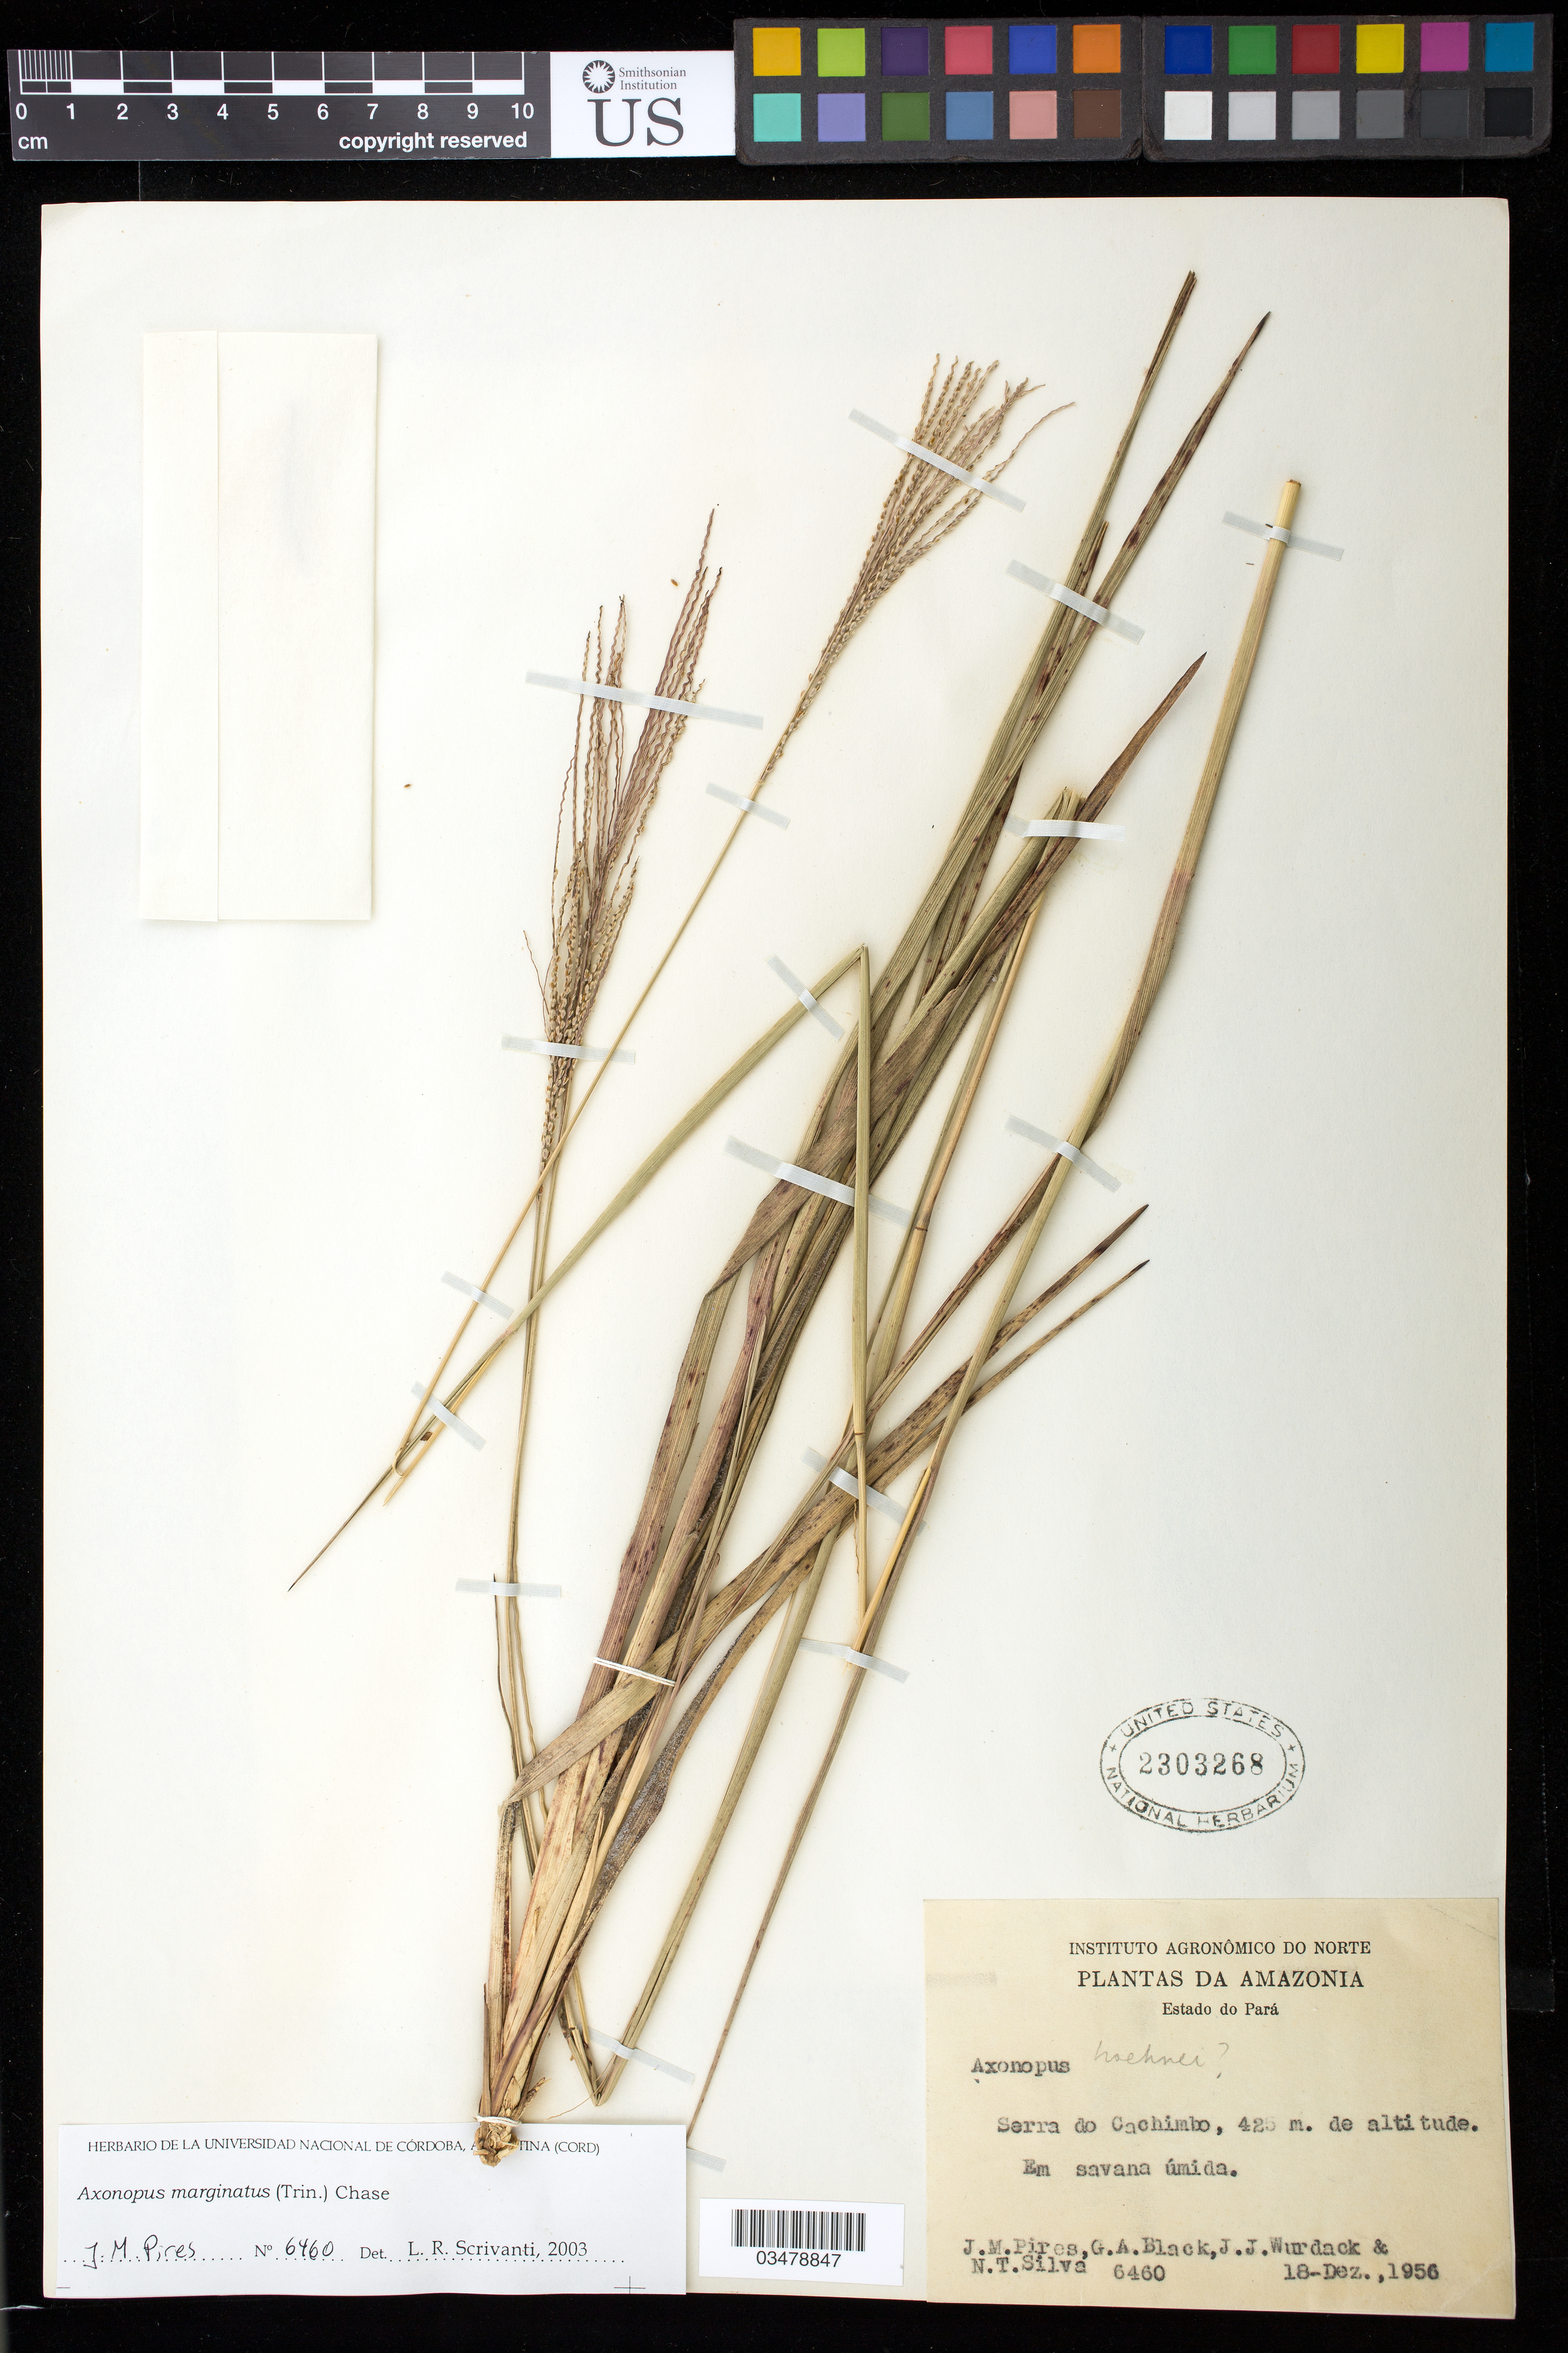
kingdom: Plantae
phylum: Tracheophyta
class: Liliopsida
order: Poales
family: Poaceae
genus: Axonopus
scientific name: Axonopus marginatus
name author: (Trin.) Chase ex Hitchc.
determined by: Scrivanti, L. R.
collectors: J. M. Pires, G. A. Black, J. J, -- Wurdack & N. Silva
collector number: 6460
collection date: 1956-12-18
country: Brazil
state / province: Pará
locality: Serra do Cachimbo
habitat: Em savana umida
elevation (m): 425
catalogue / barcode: US 2303268